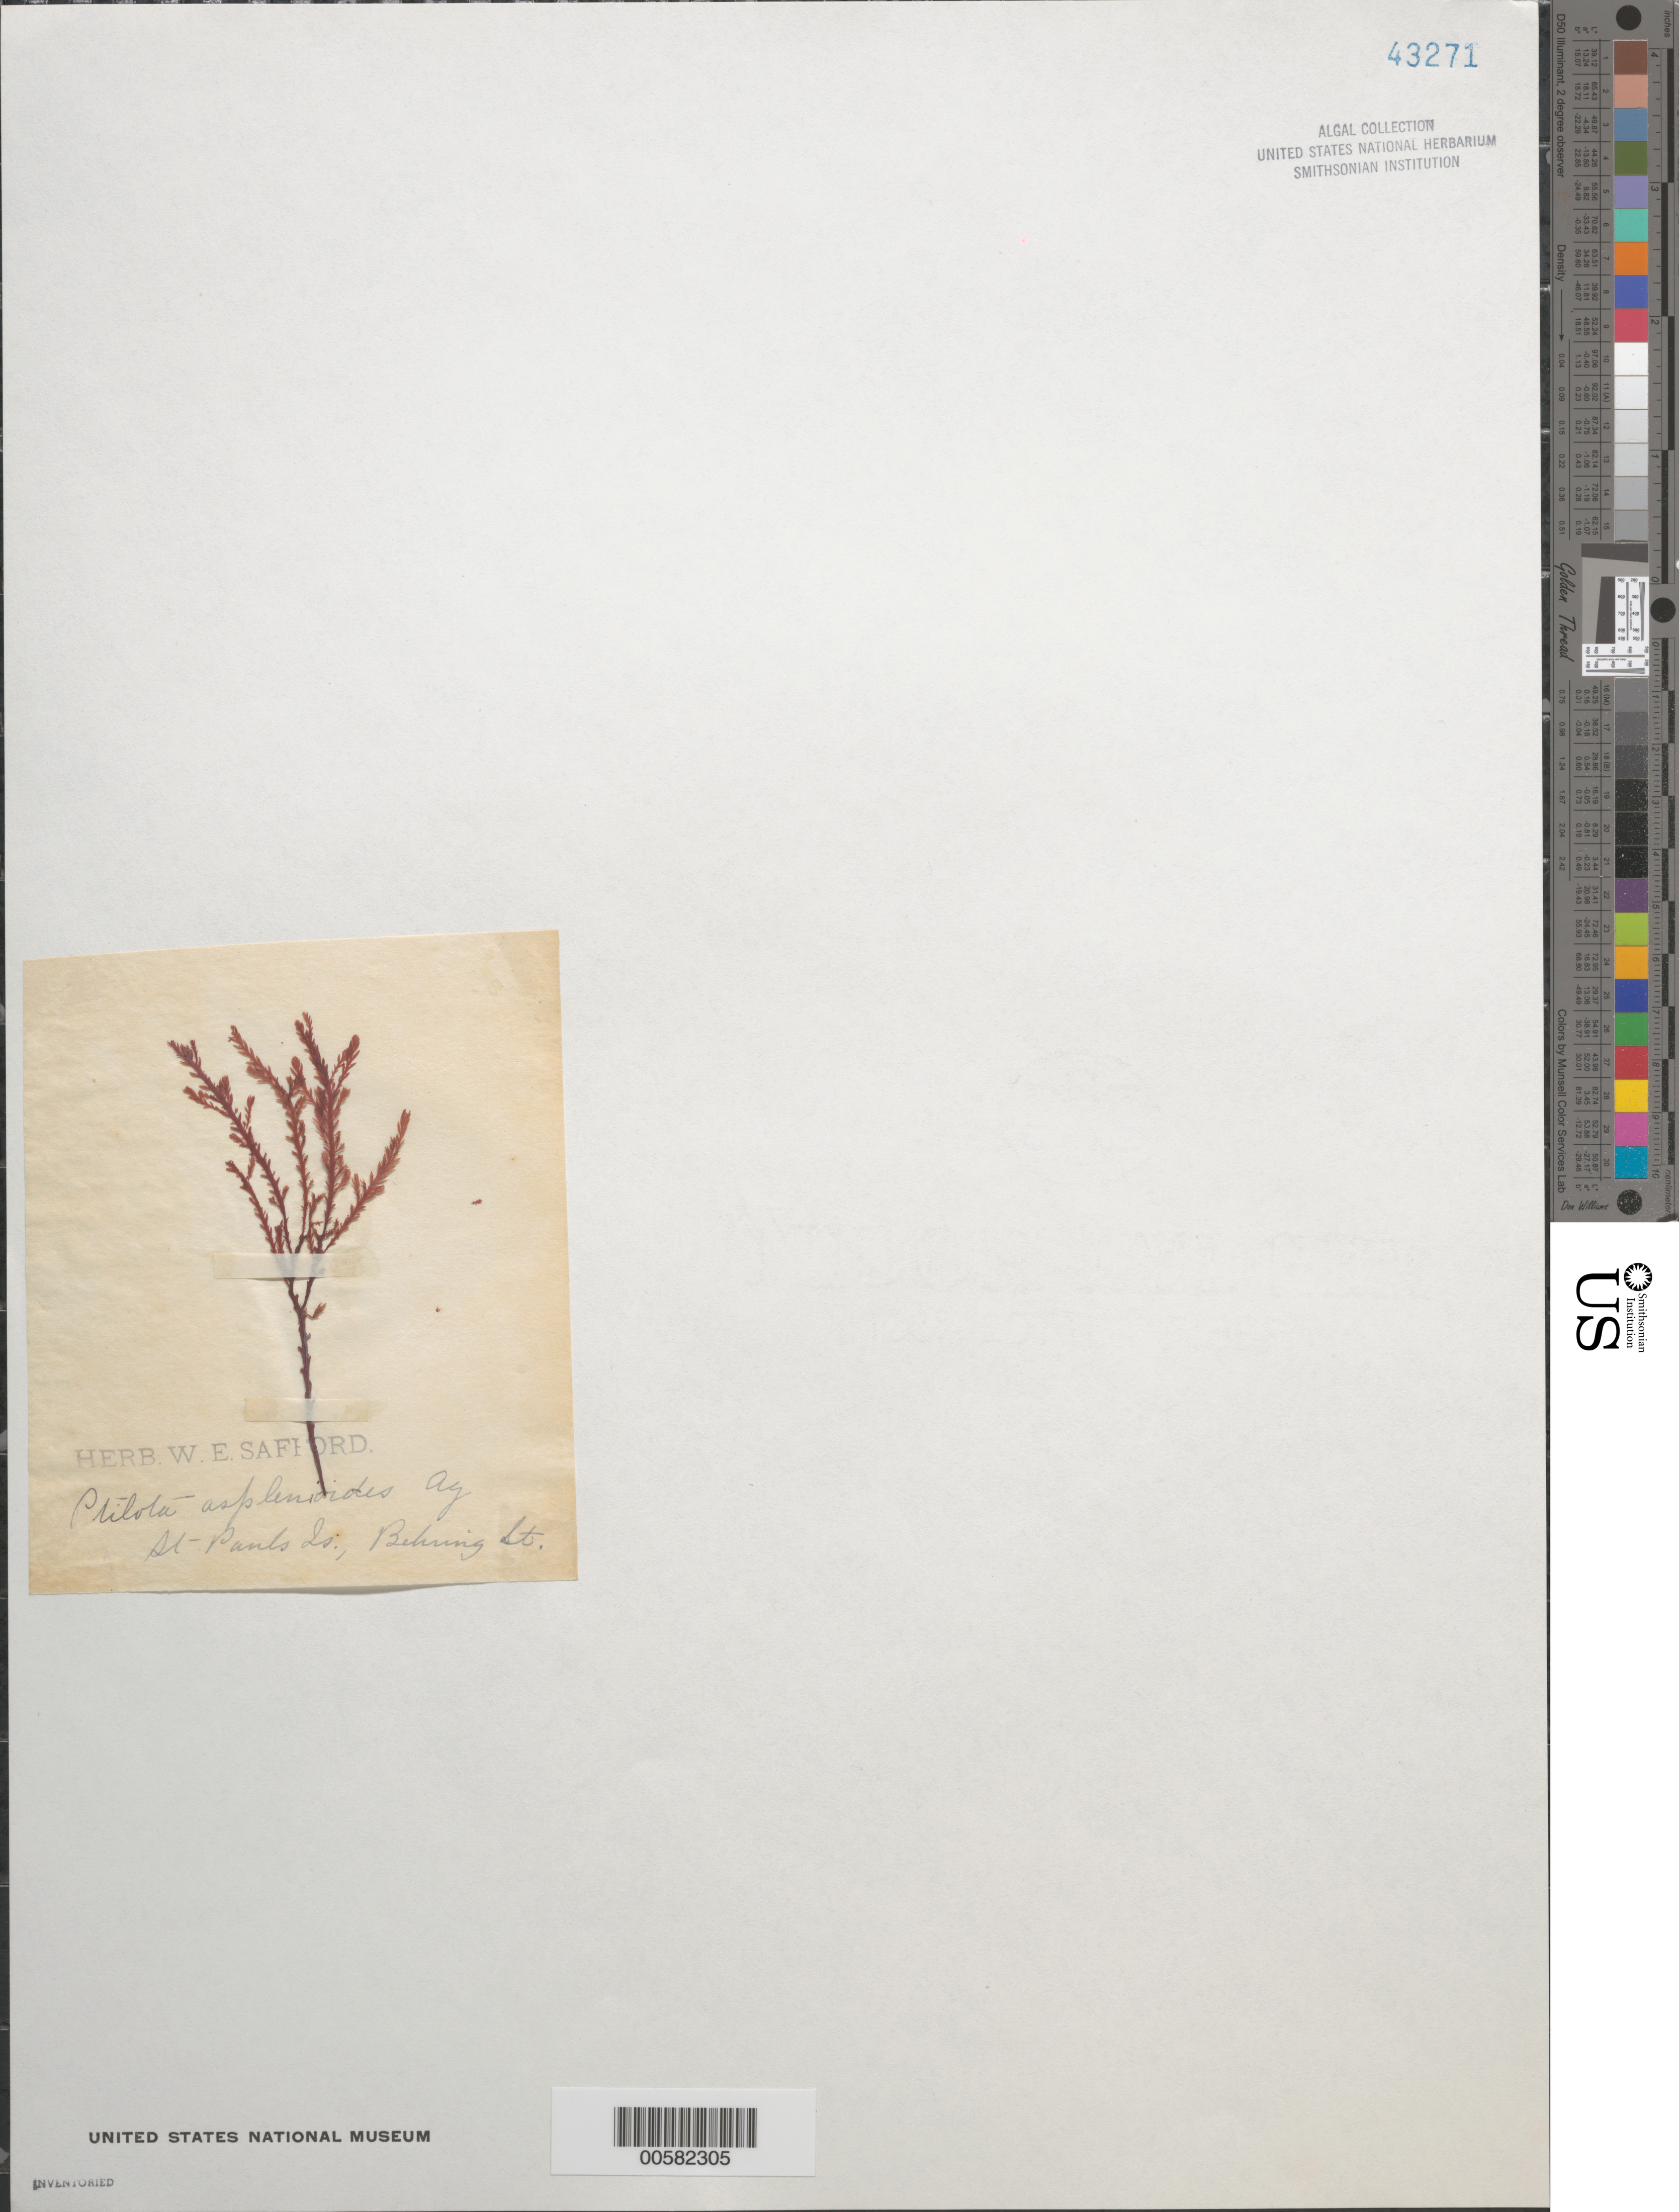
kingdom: Plantae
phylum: Rhodophyta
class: Florideophyceae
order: Ceramiales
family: Wrangeliaceae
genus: Ptilota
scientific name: Ptilota asplenioides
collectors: W. E. Safford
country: United States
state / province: Alaska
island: St. Paul Island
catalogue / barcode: US 43271